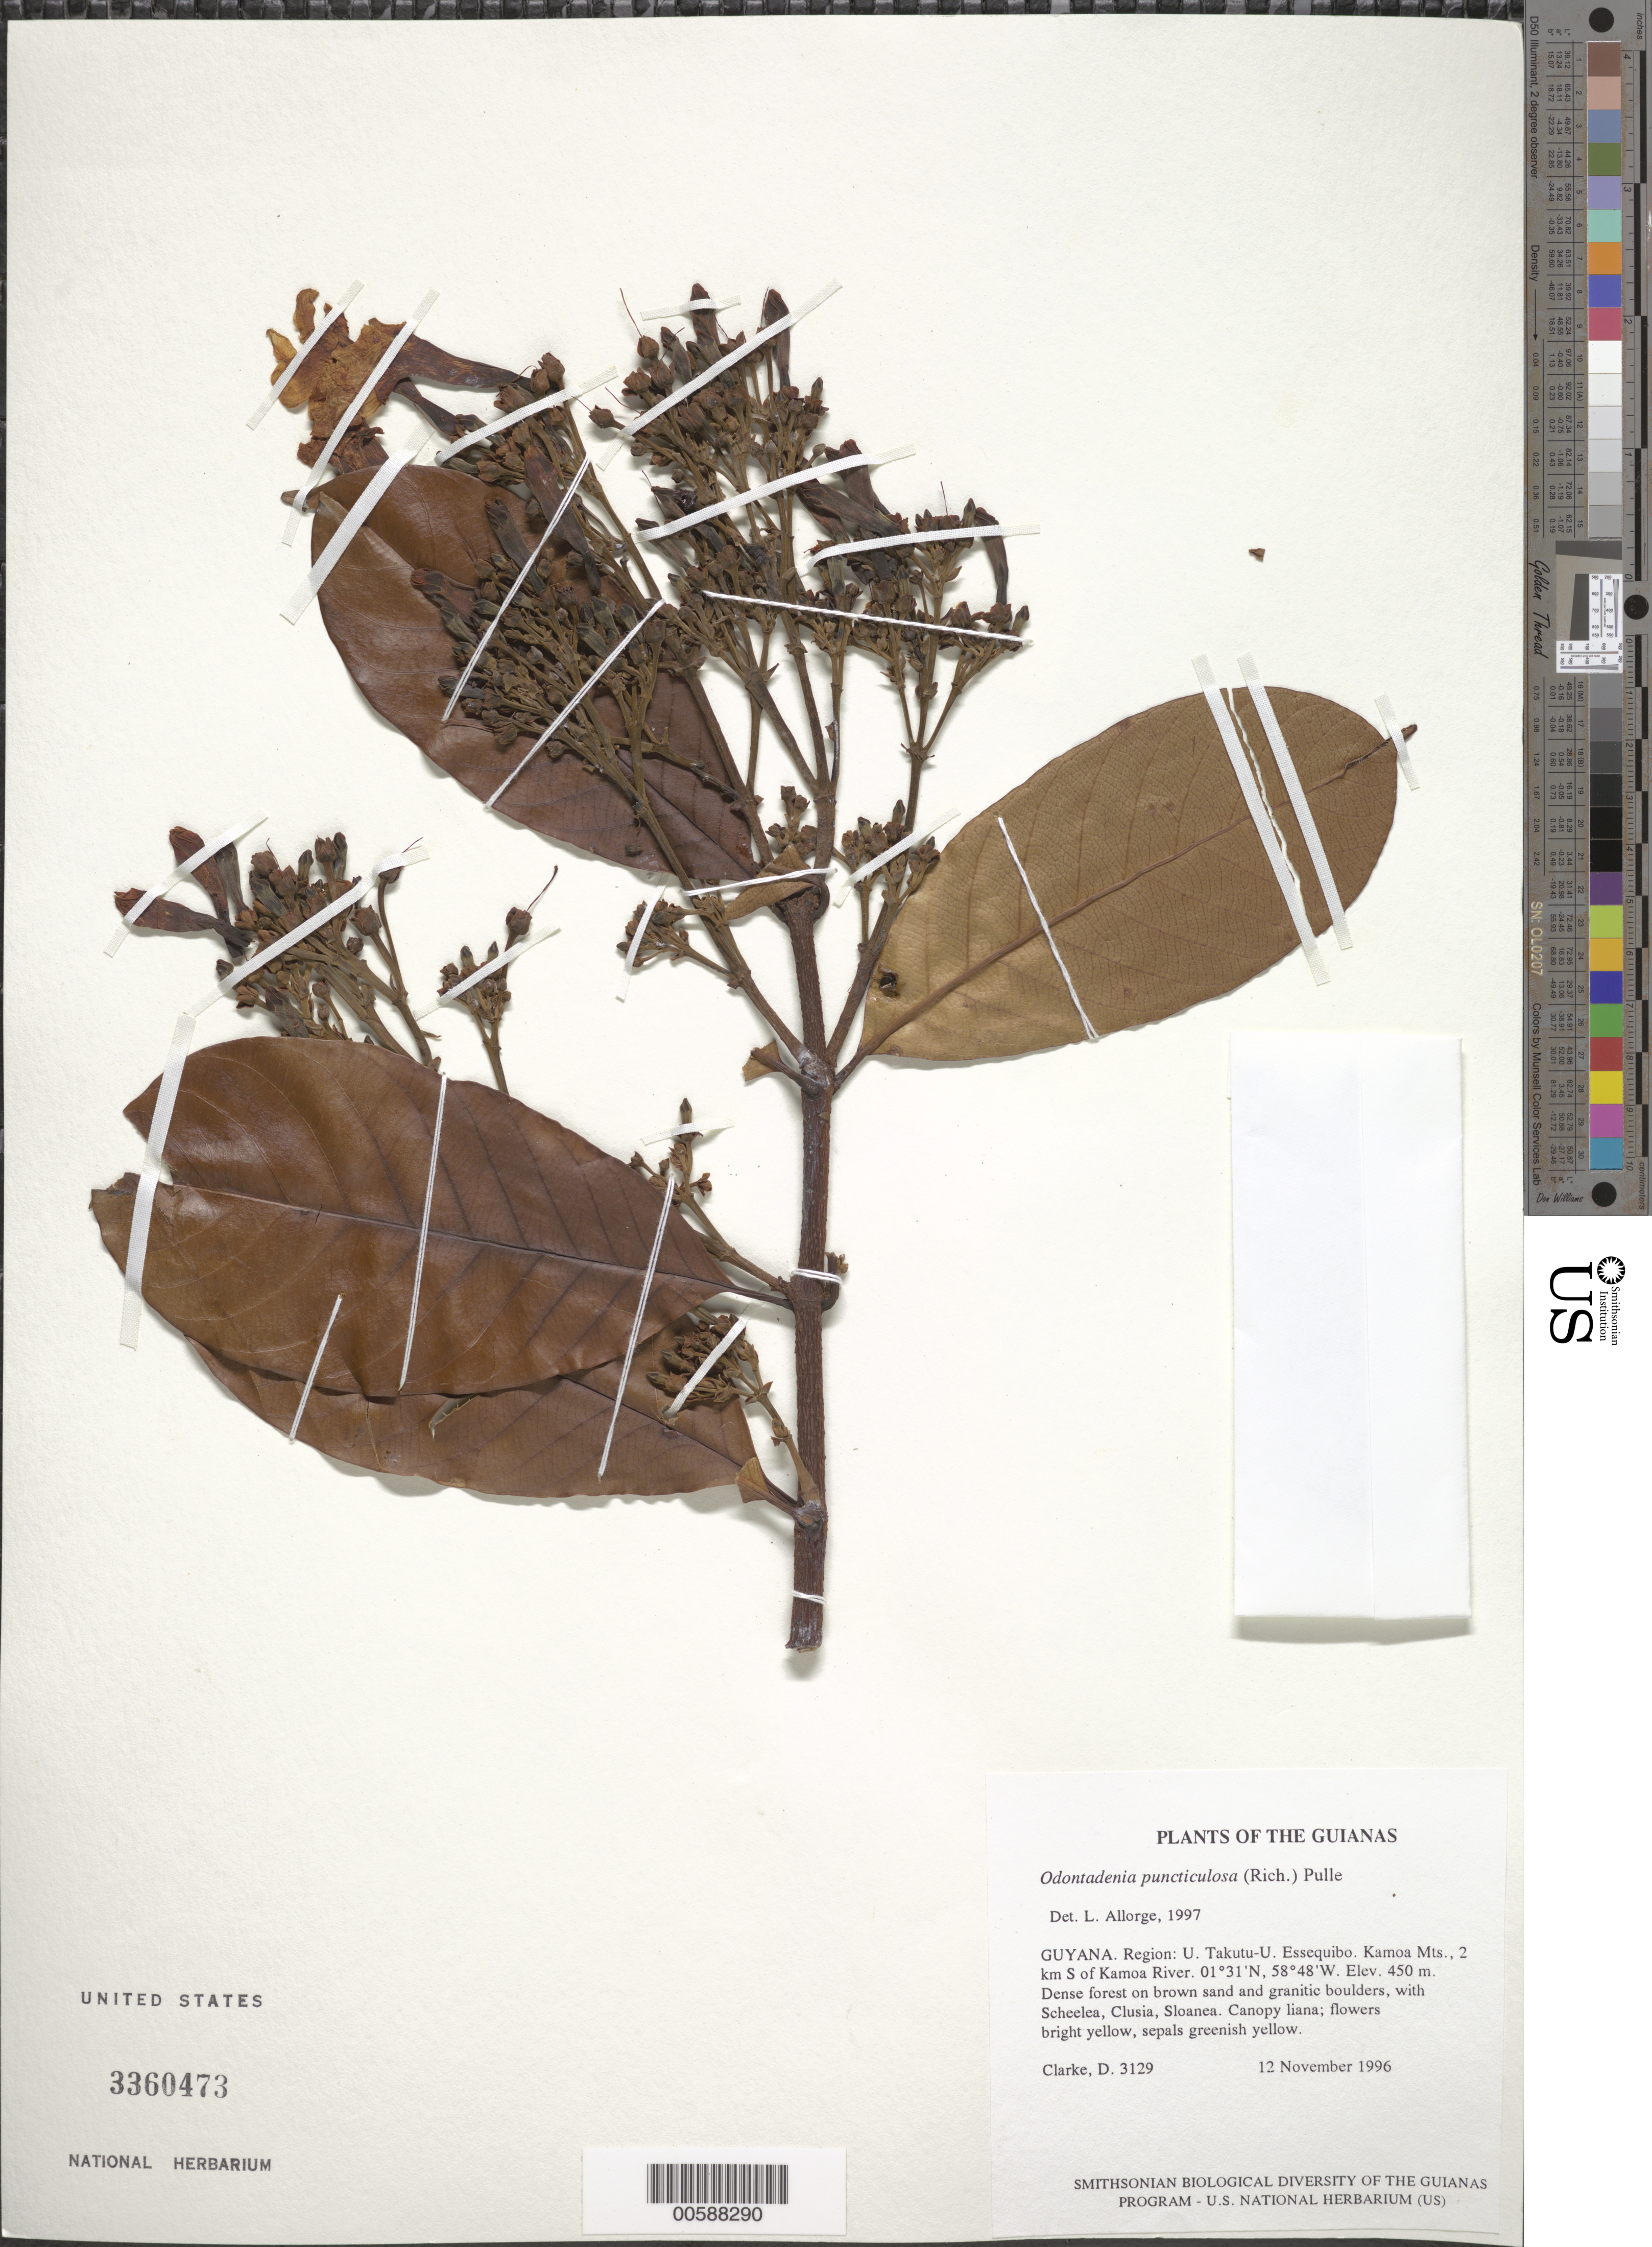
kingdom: Plantae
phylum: Tracheophyta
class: Magnoliopsida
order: Gentianales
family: Apocynaceae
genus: Odontadenia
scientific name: Odontadenia puncticulosa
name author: (Rich.) Pulle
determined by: Allorge, L.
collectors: H. D. Clarke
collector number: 3129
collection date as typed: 12 November 1996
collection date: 1996-11-12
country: Guyana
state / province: U. Takutu-U. Essequibo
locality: Kamoa Mts., 2 km S of Kamoa River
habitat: Dense forest on brown sand and granitic boulders, with Scheelea, Clusia, Sloanea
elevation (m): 450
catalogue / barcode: US 3360473